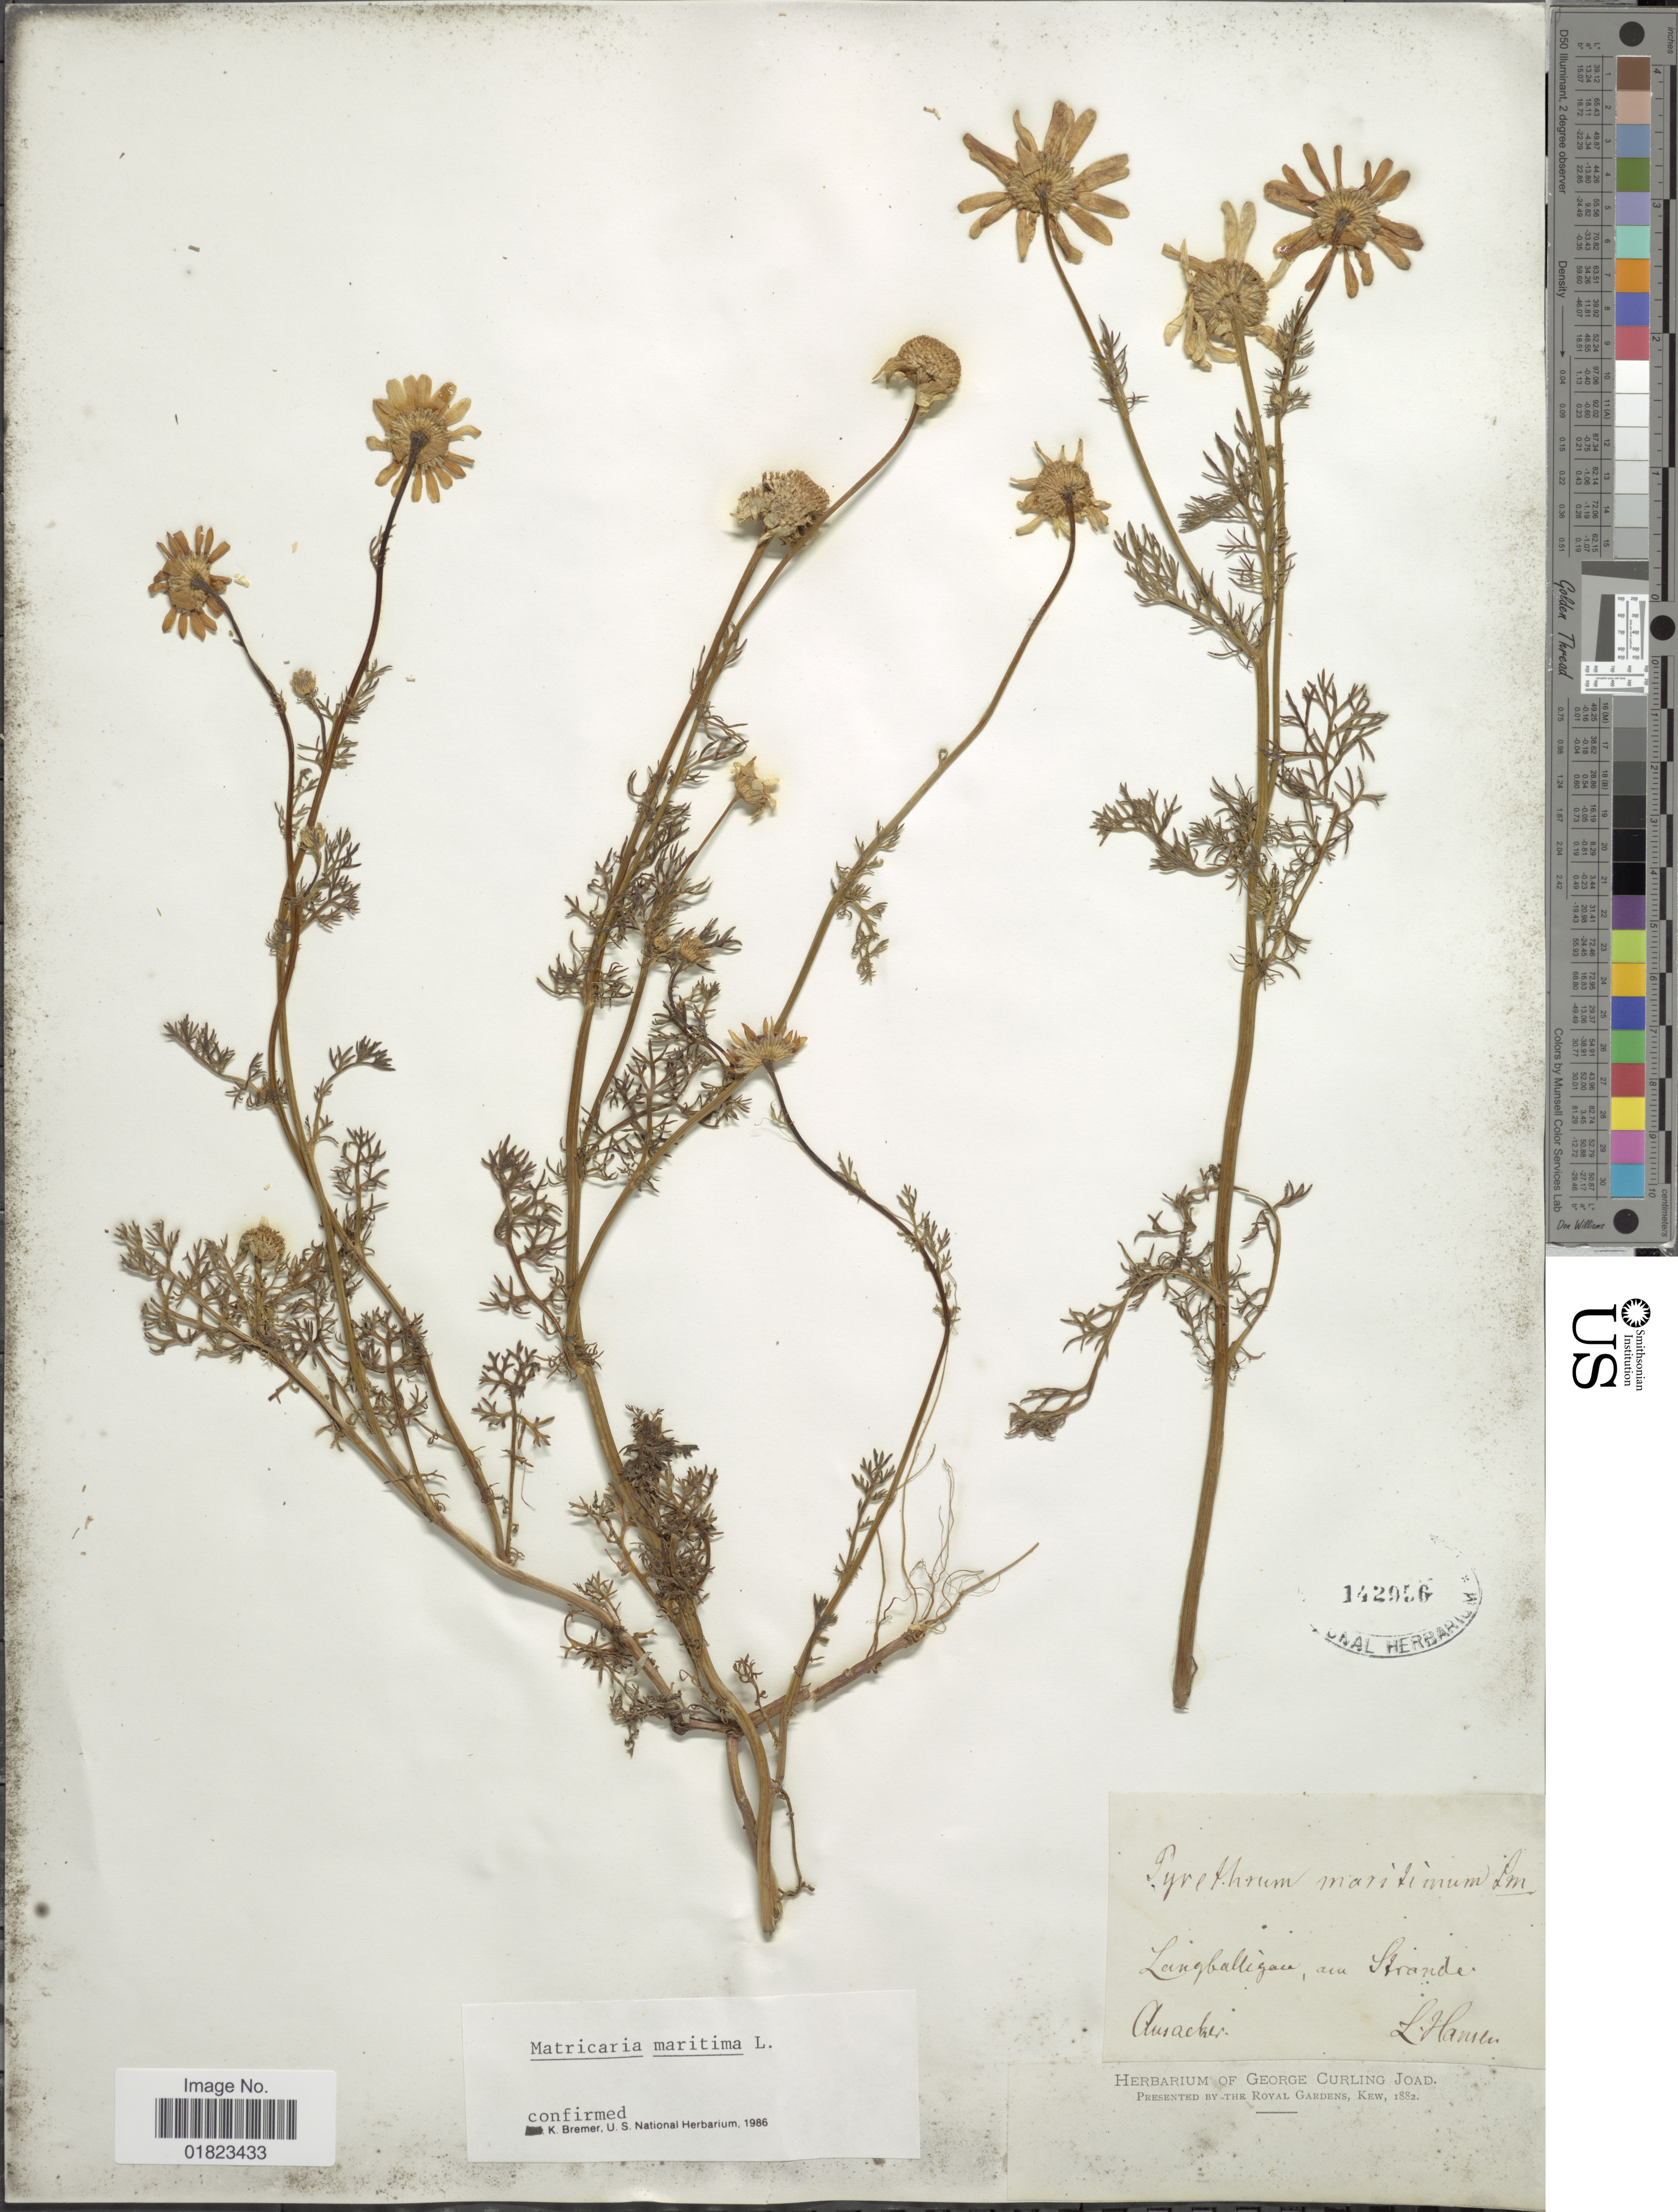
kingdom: Plantae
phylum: Tracheophyta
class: Magnoliopsida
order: Asterales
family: Asteraceae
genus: Tripleurospermum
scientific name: Tripleurospermum perforatum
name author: (Mérat) Laínz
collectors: L. Hansen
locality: Langballegau, am Strande. [interpreted]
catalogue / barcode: US 142956